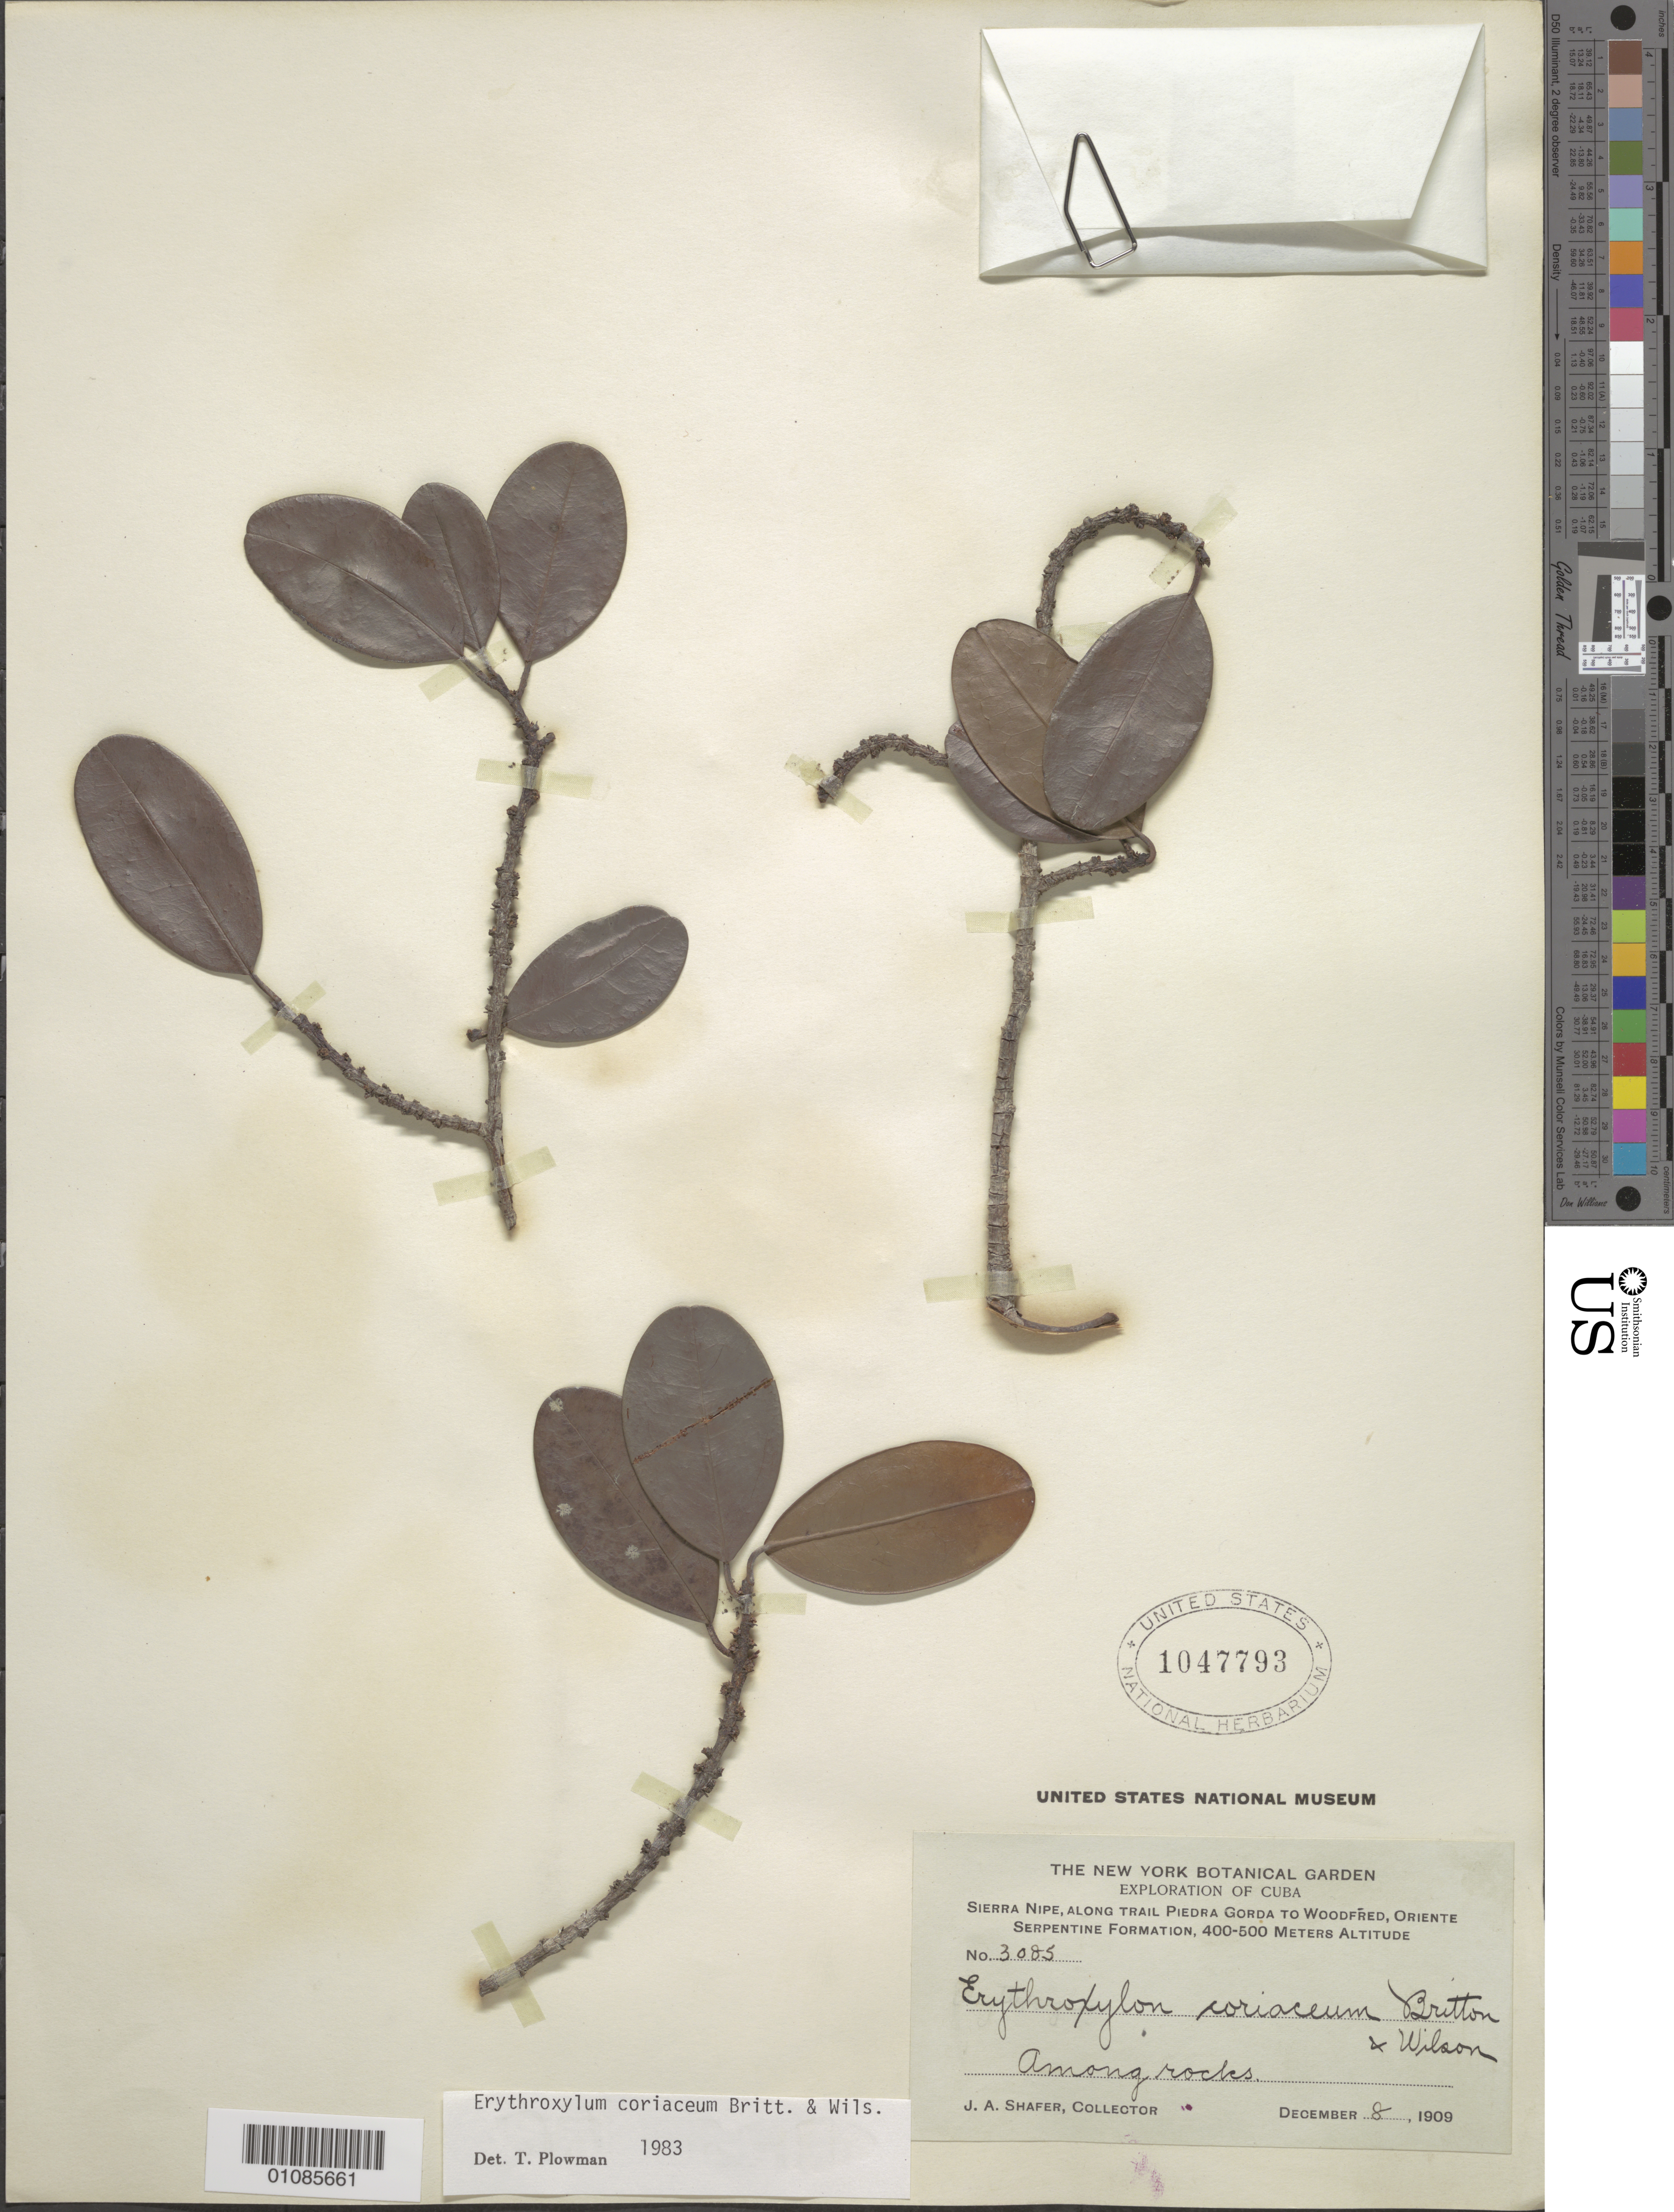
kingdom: Plantae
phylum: Tracheophyta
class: Magnoliopsida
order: Malpighiales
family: Erythroxylaceae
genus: Erythroxylum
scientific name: Erythroxylum confusum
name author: Britton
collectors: J. A. Shafer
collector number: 3085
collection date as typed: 08 Dec 1909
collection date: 1909-12-08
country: Cuba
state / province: Holguín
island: Cuba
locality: Sierra Nipe, along trail Pierda Gorda to Woodfred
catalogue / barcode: US 1047793